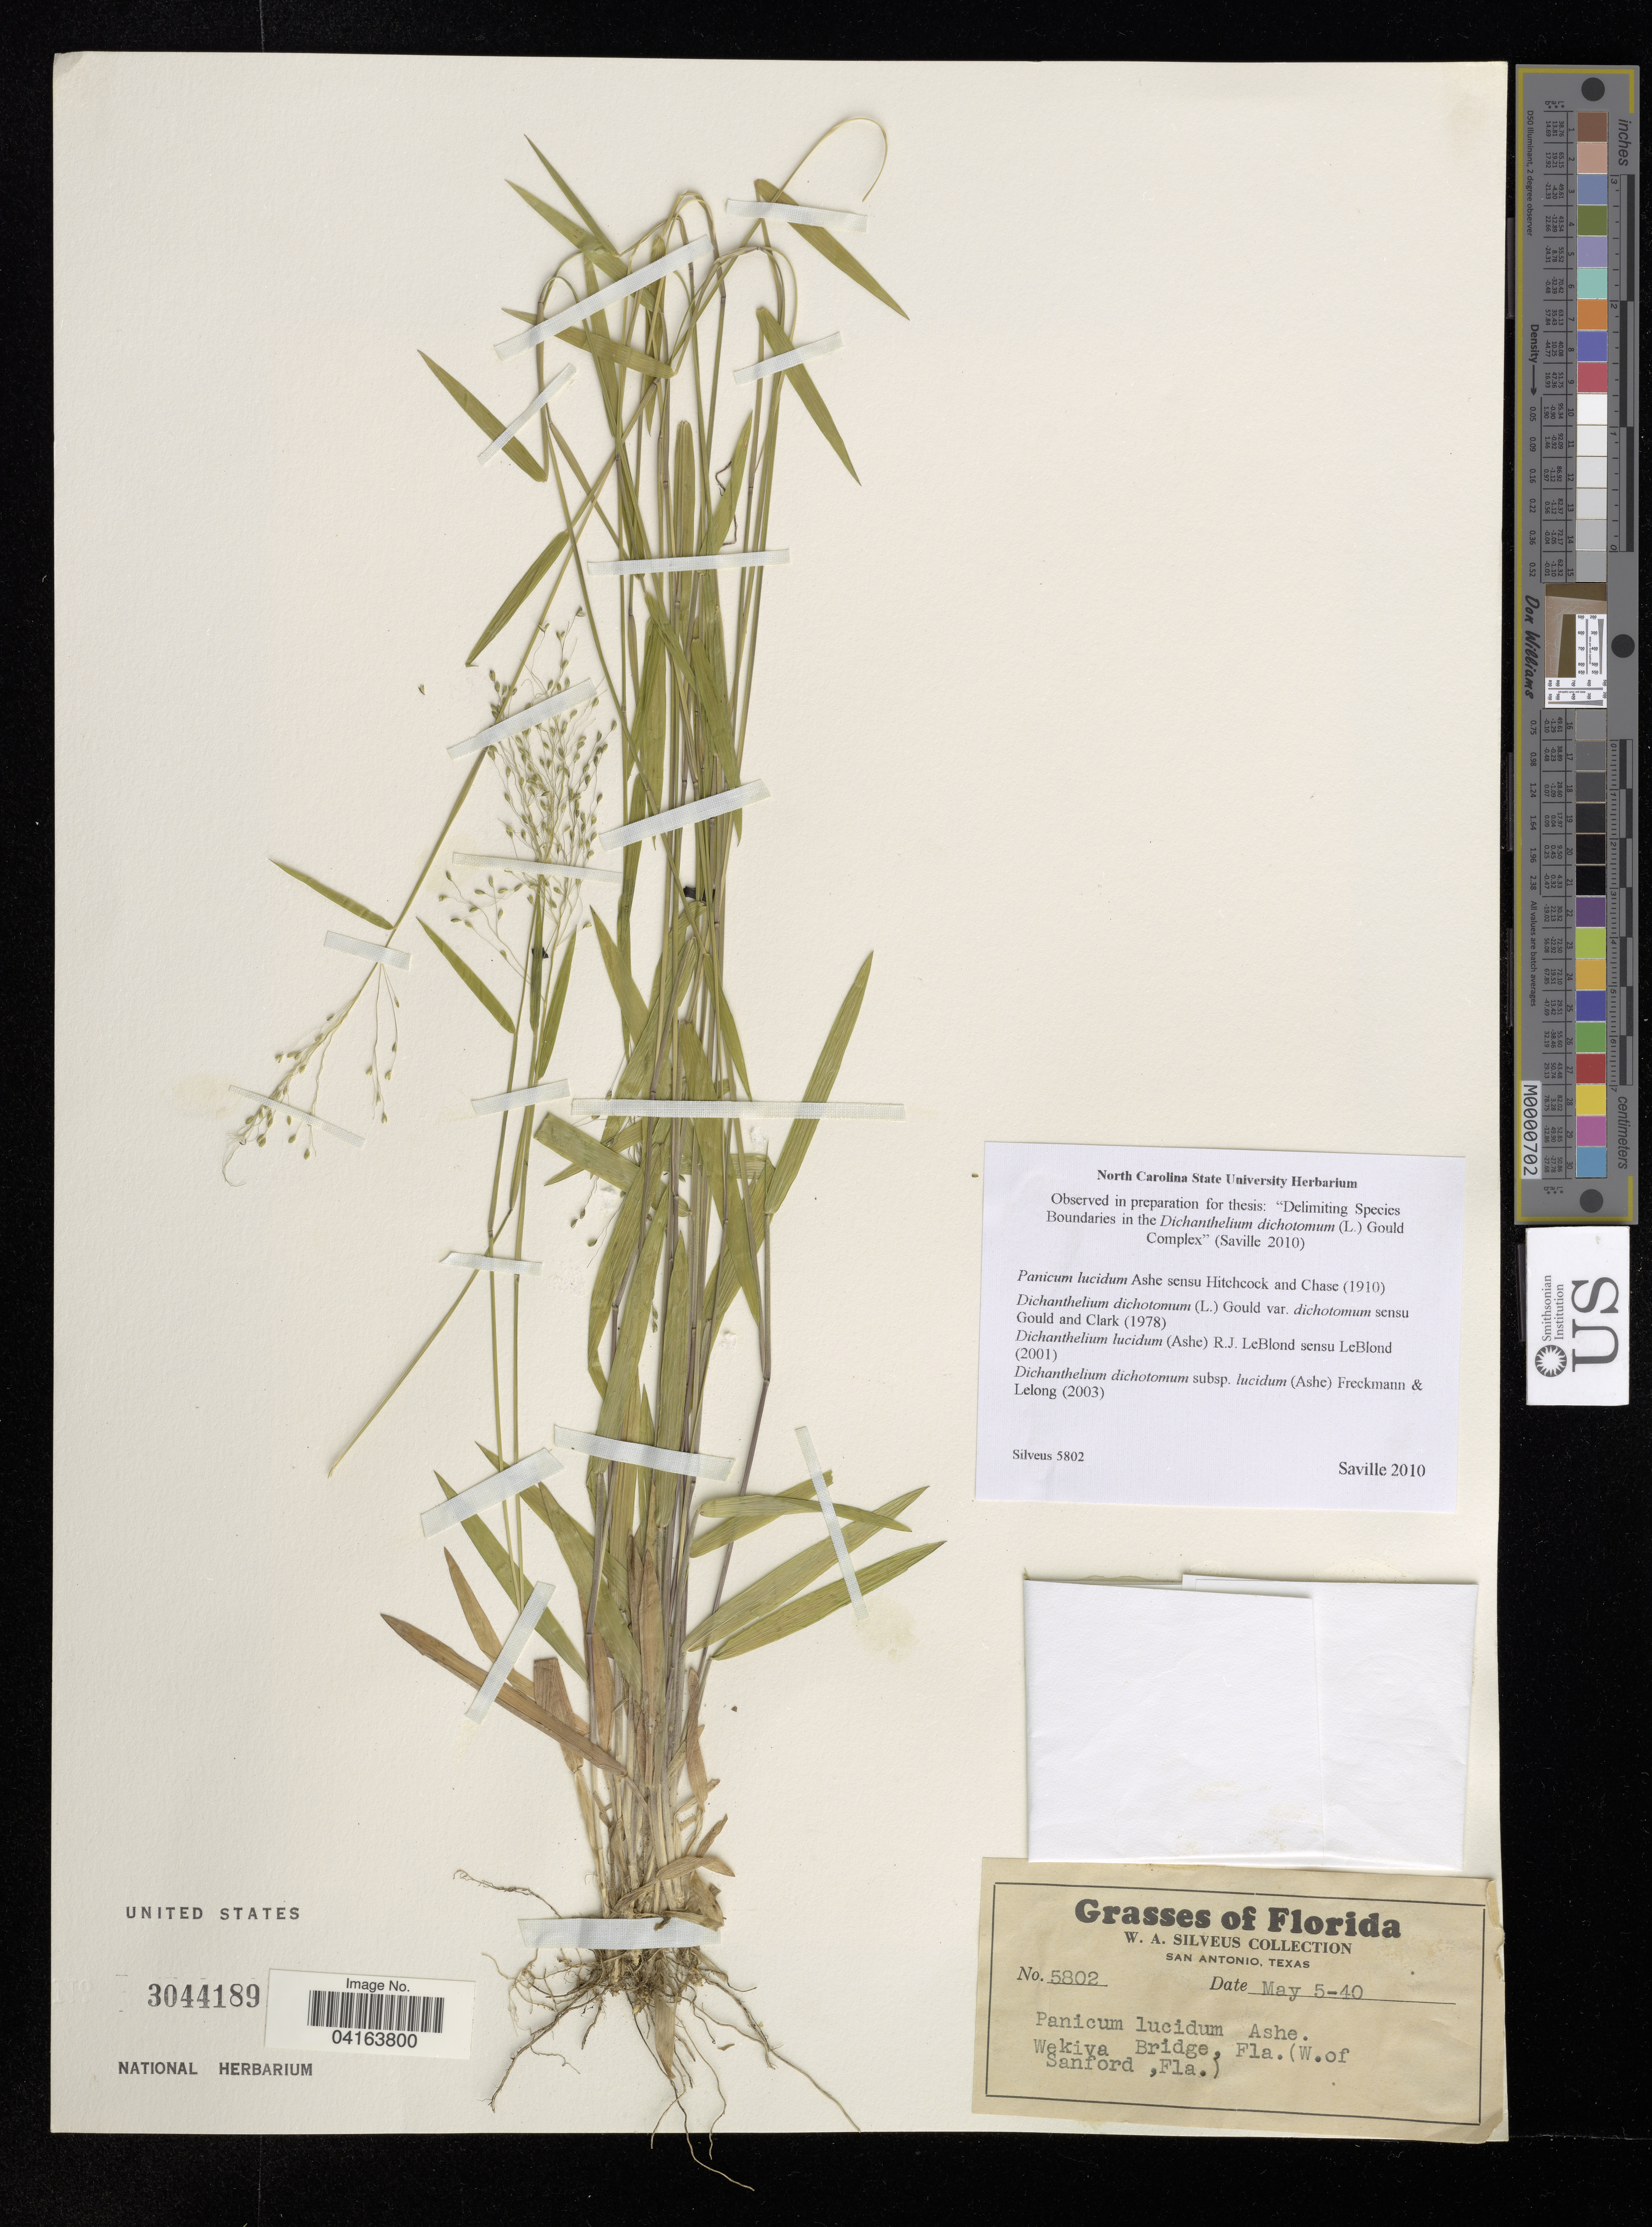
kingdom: Plantae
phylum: Tracheophyta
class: Liliopsida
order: Poales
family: Poaceae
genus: Dichanthelium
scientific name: Dichanthelium dichotomum subsp. lucidum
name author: (Ashe) Freckmann & Lelong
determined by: Saville, A. C., (NCSC), North Carolina State University (UNITED STATES)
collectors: W. Silveus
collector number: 5802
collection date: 1940-05-05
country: United States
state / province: Florida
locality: Wekiya Bridge. (W. of Sanford.)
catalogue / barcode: US 3044189